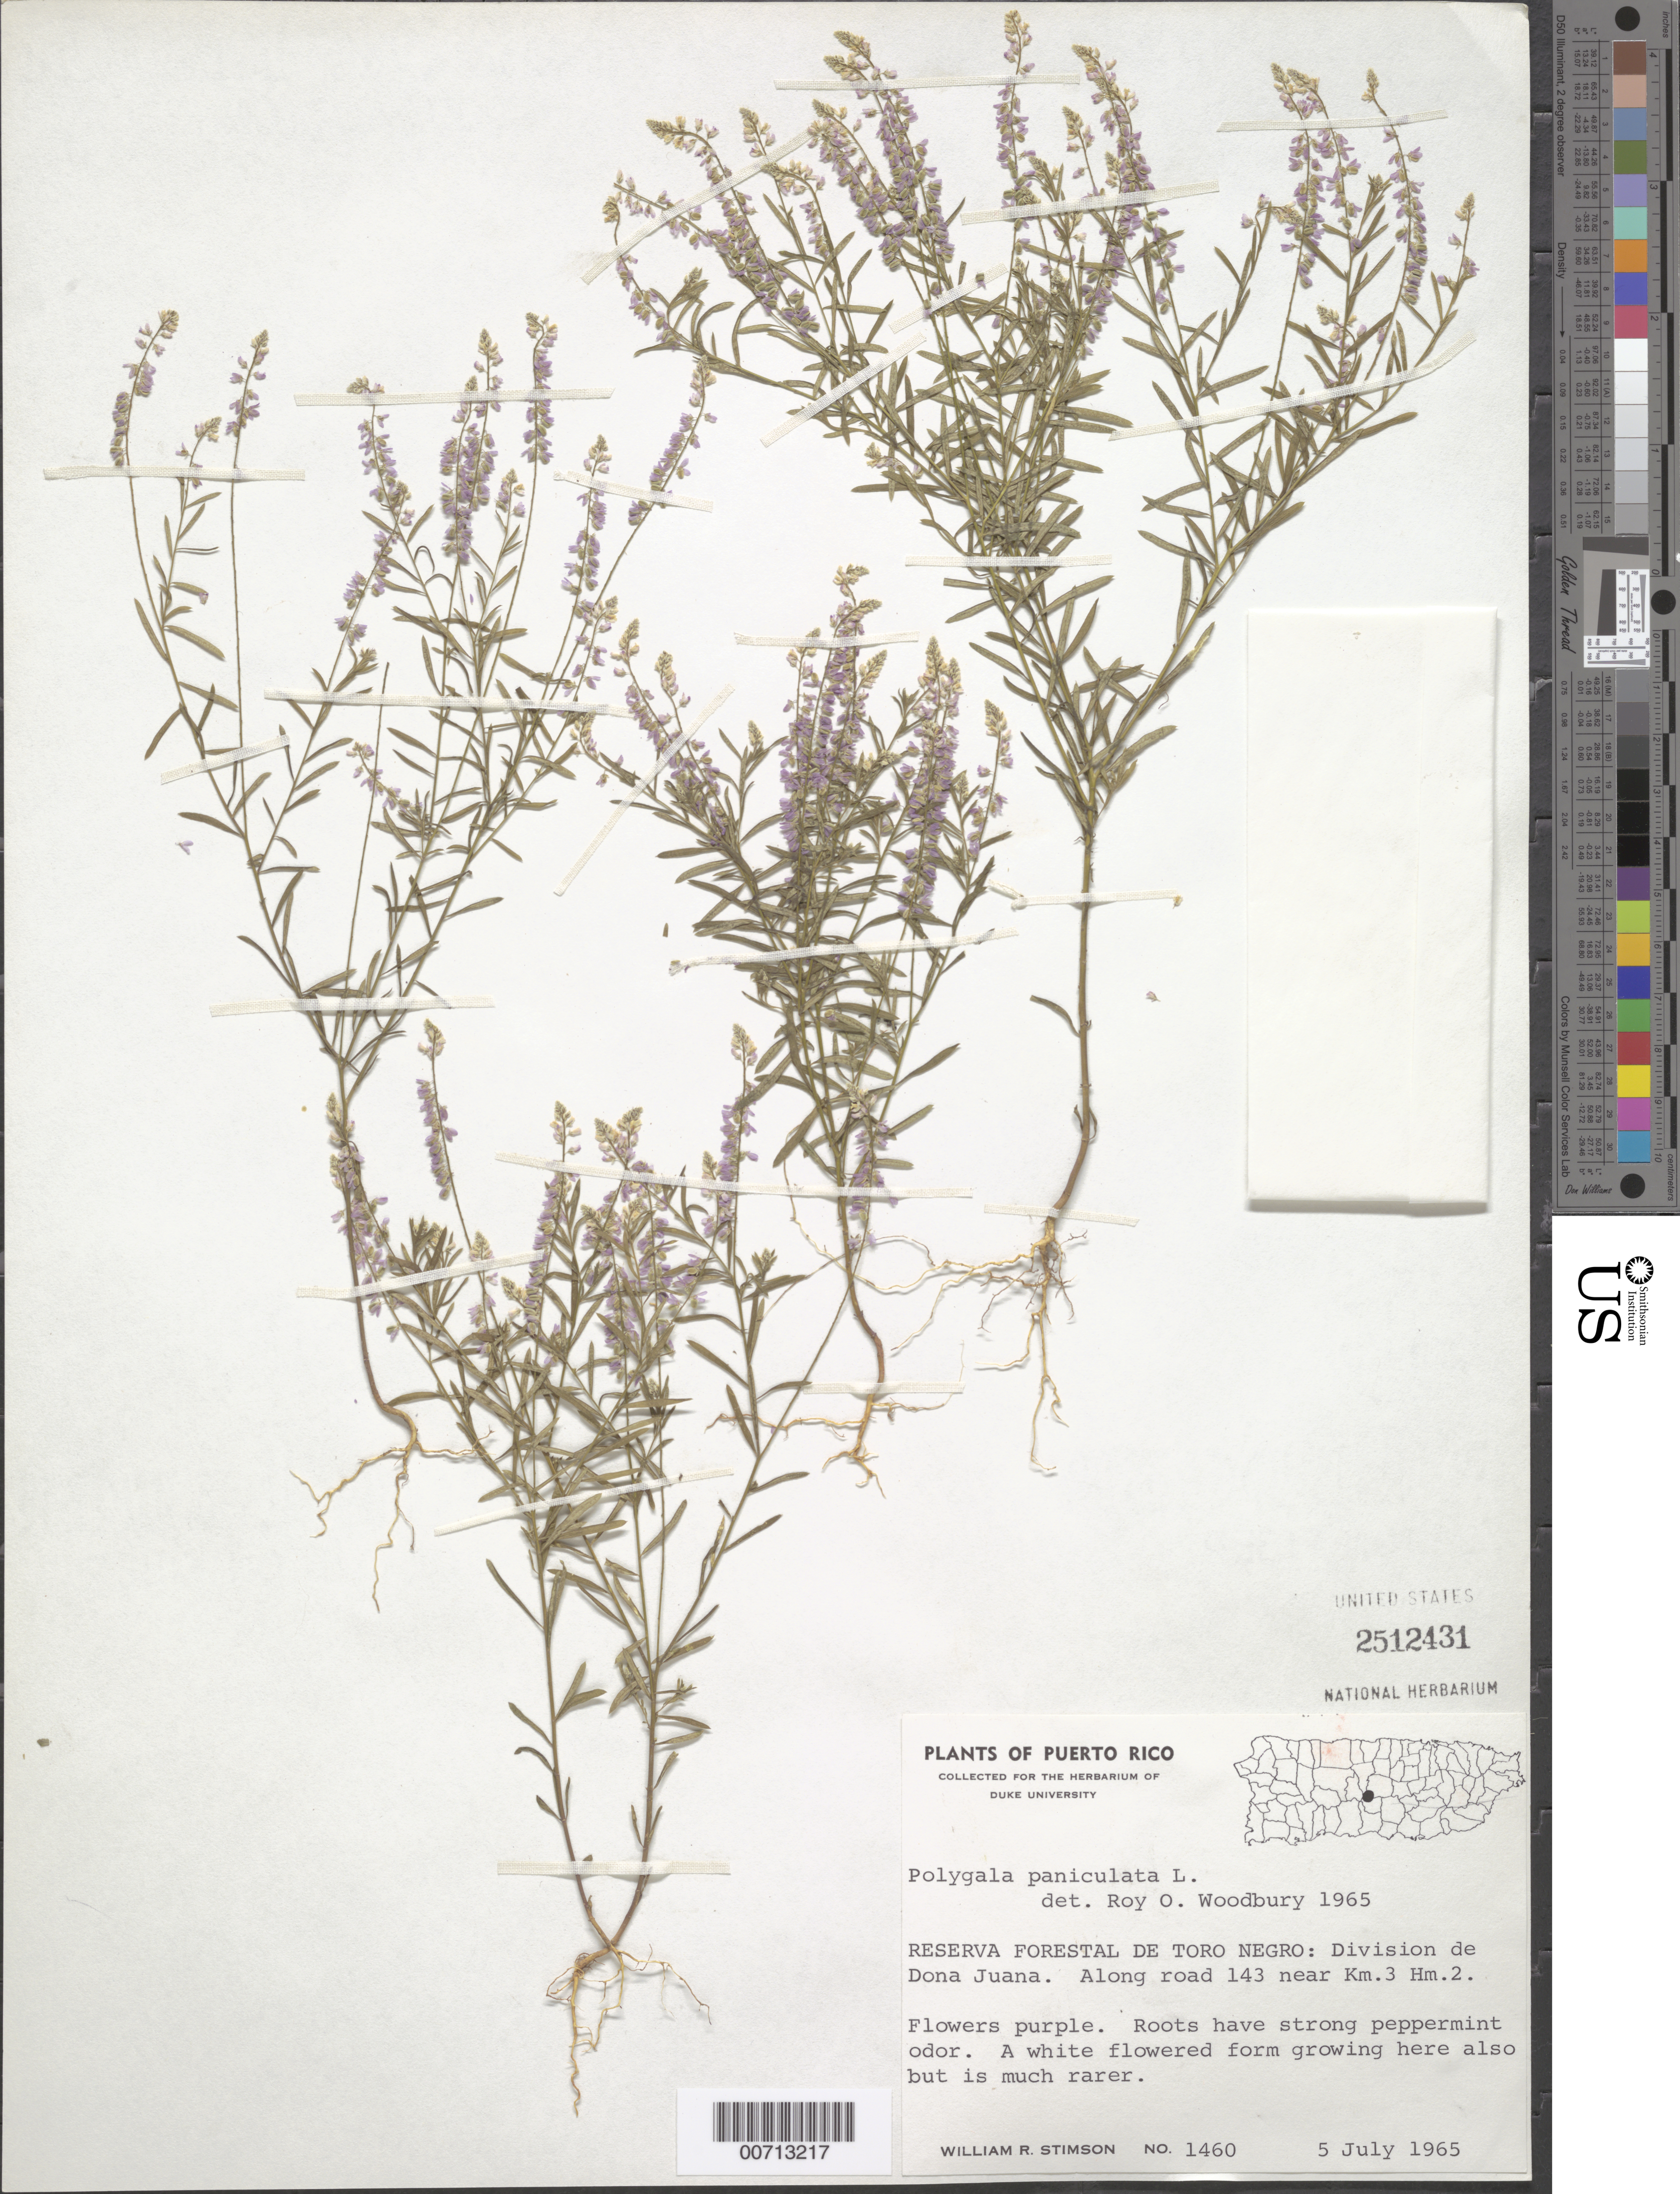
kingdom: Plantae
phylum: Tracheophyta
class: Magnoliopsida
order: Fabales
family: Polygalaceae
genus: Polygala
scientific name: Polygala paniculata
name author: L.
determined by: Woodbury, R. O.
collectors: W. R. Stimson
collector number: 1460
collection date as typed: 05 Jul 1965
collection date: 1965-07-05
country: Puerto Rico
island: Greater Antilles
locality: Reserva Forestal de Toro Negro: Division de Dona Juana, along road 143 near km 3 Hm 2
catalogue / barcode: US 2512431